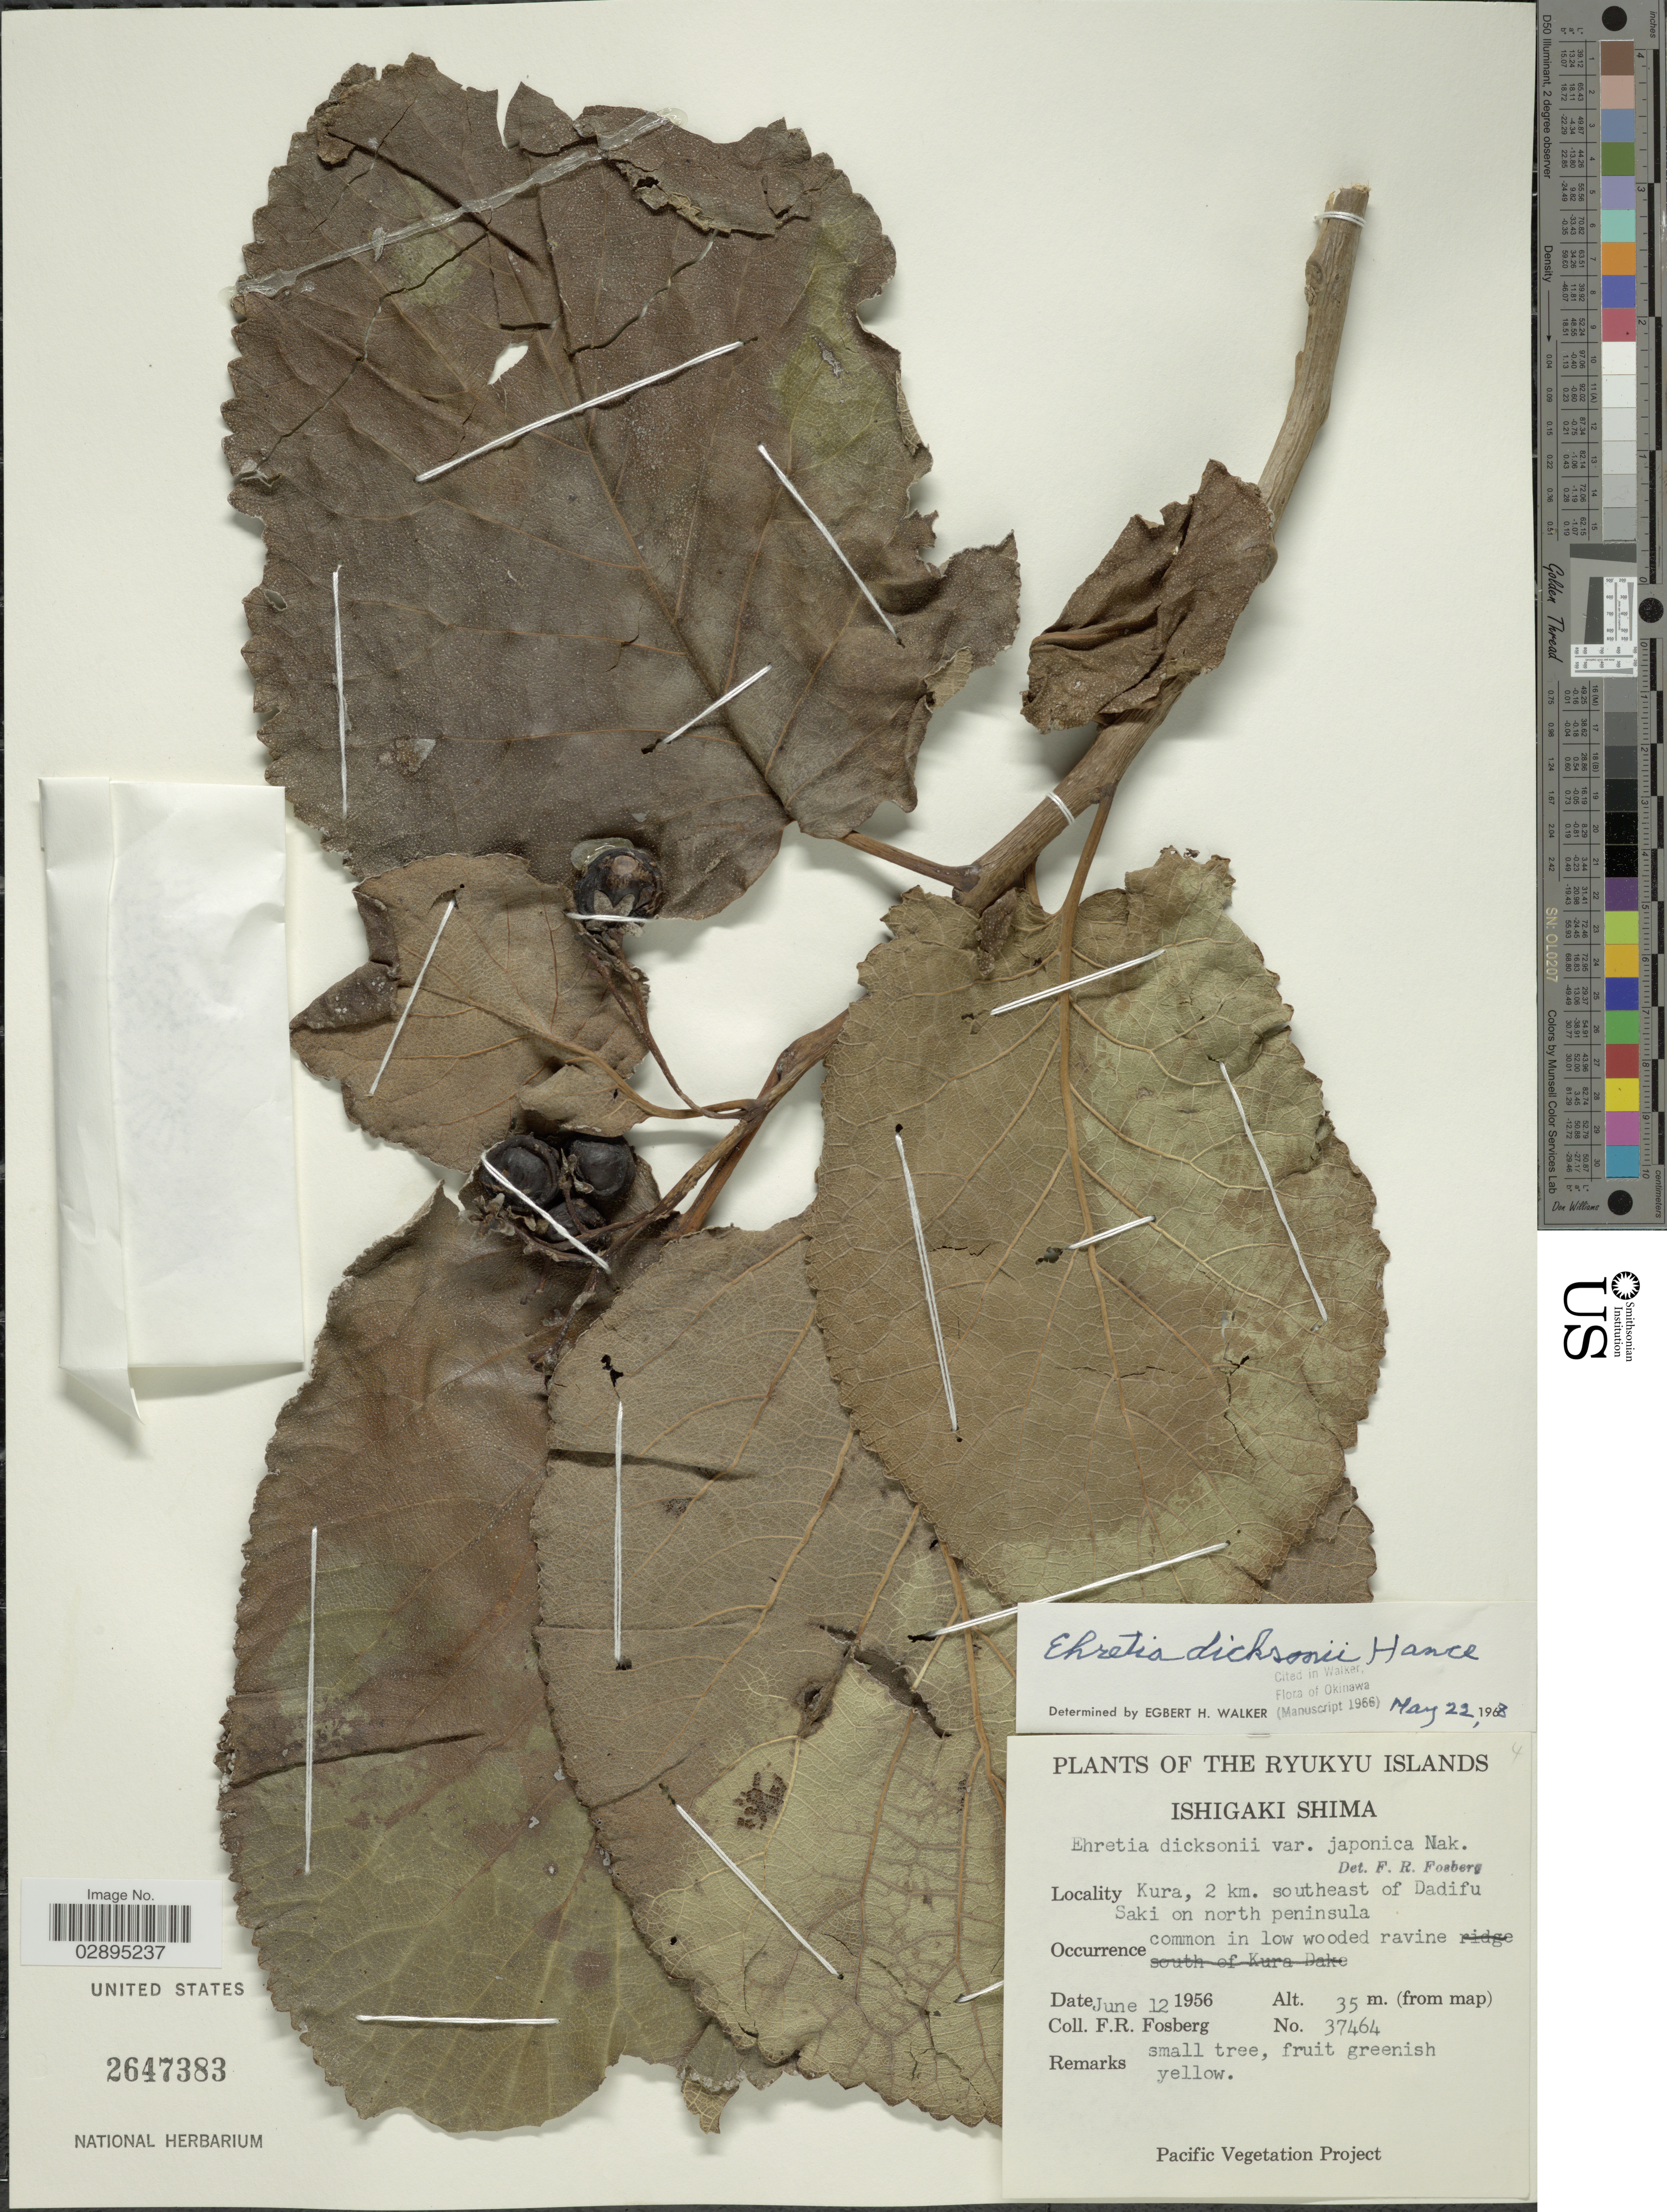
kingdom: Plantae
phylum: Tracheophyta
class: Magnoliopsida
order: Boraginales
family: Ehretiaceae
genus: Ehretia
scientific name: Ehretia dicksonii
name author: Hance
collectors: F. R. Fosberg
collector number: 37464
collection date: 1956-06-12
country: Japan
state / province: Okinawa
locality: Ryukyu Islands. Ishigaki Shima. Kura, 2 km. southeast of Dadifu Saki on north peninsula.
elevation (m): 35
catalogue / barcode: US 2647383